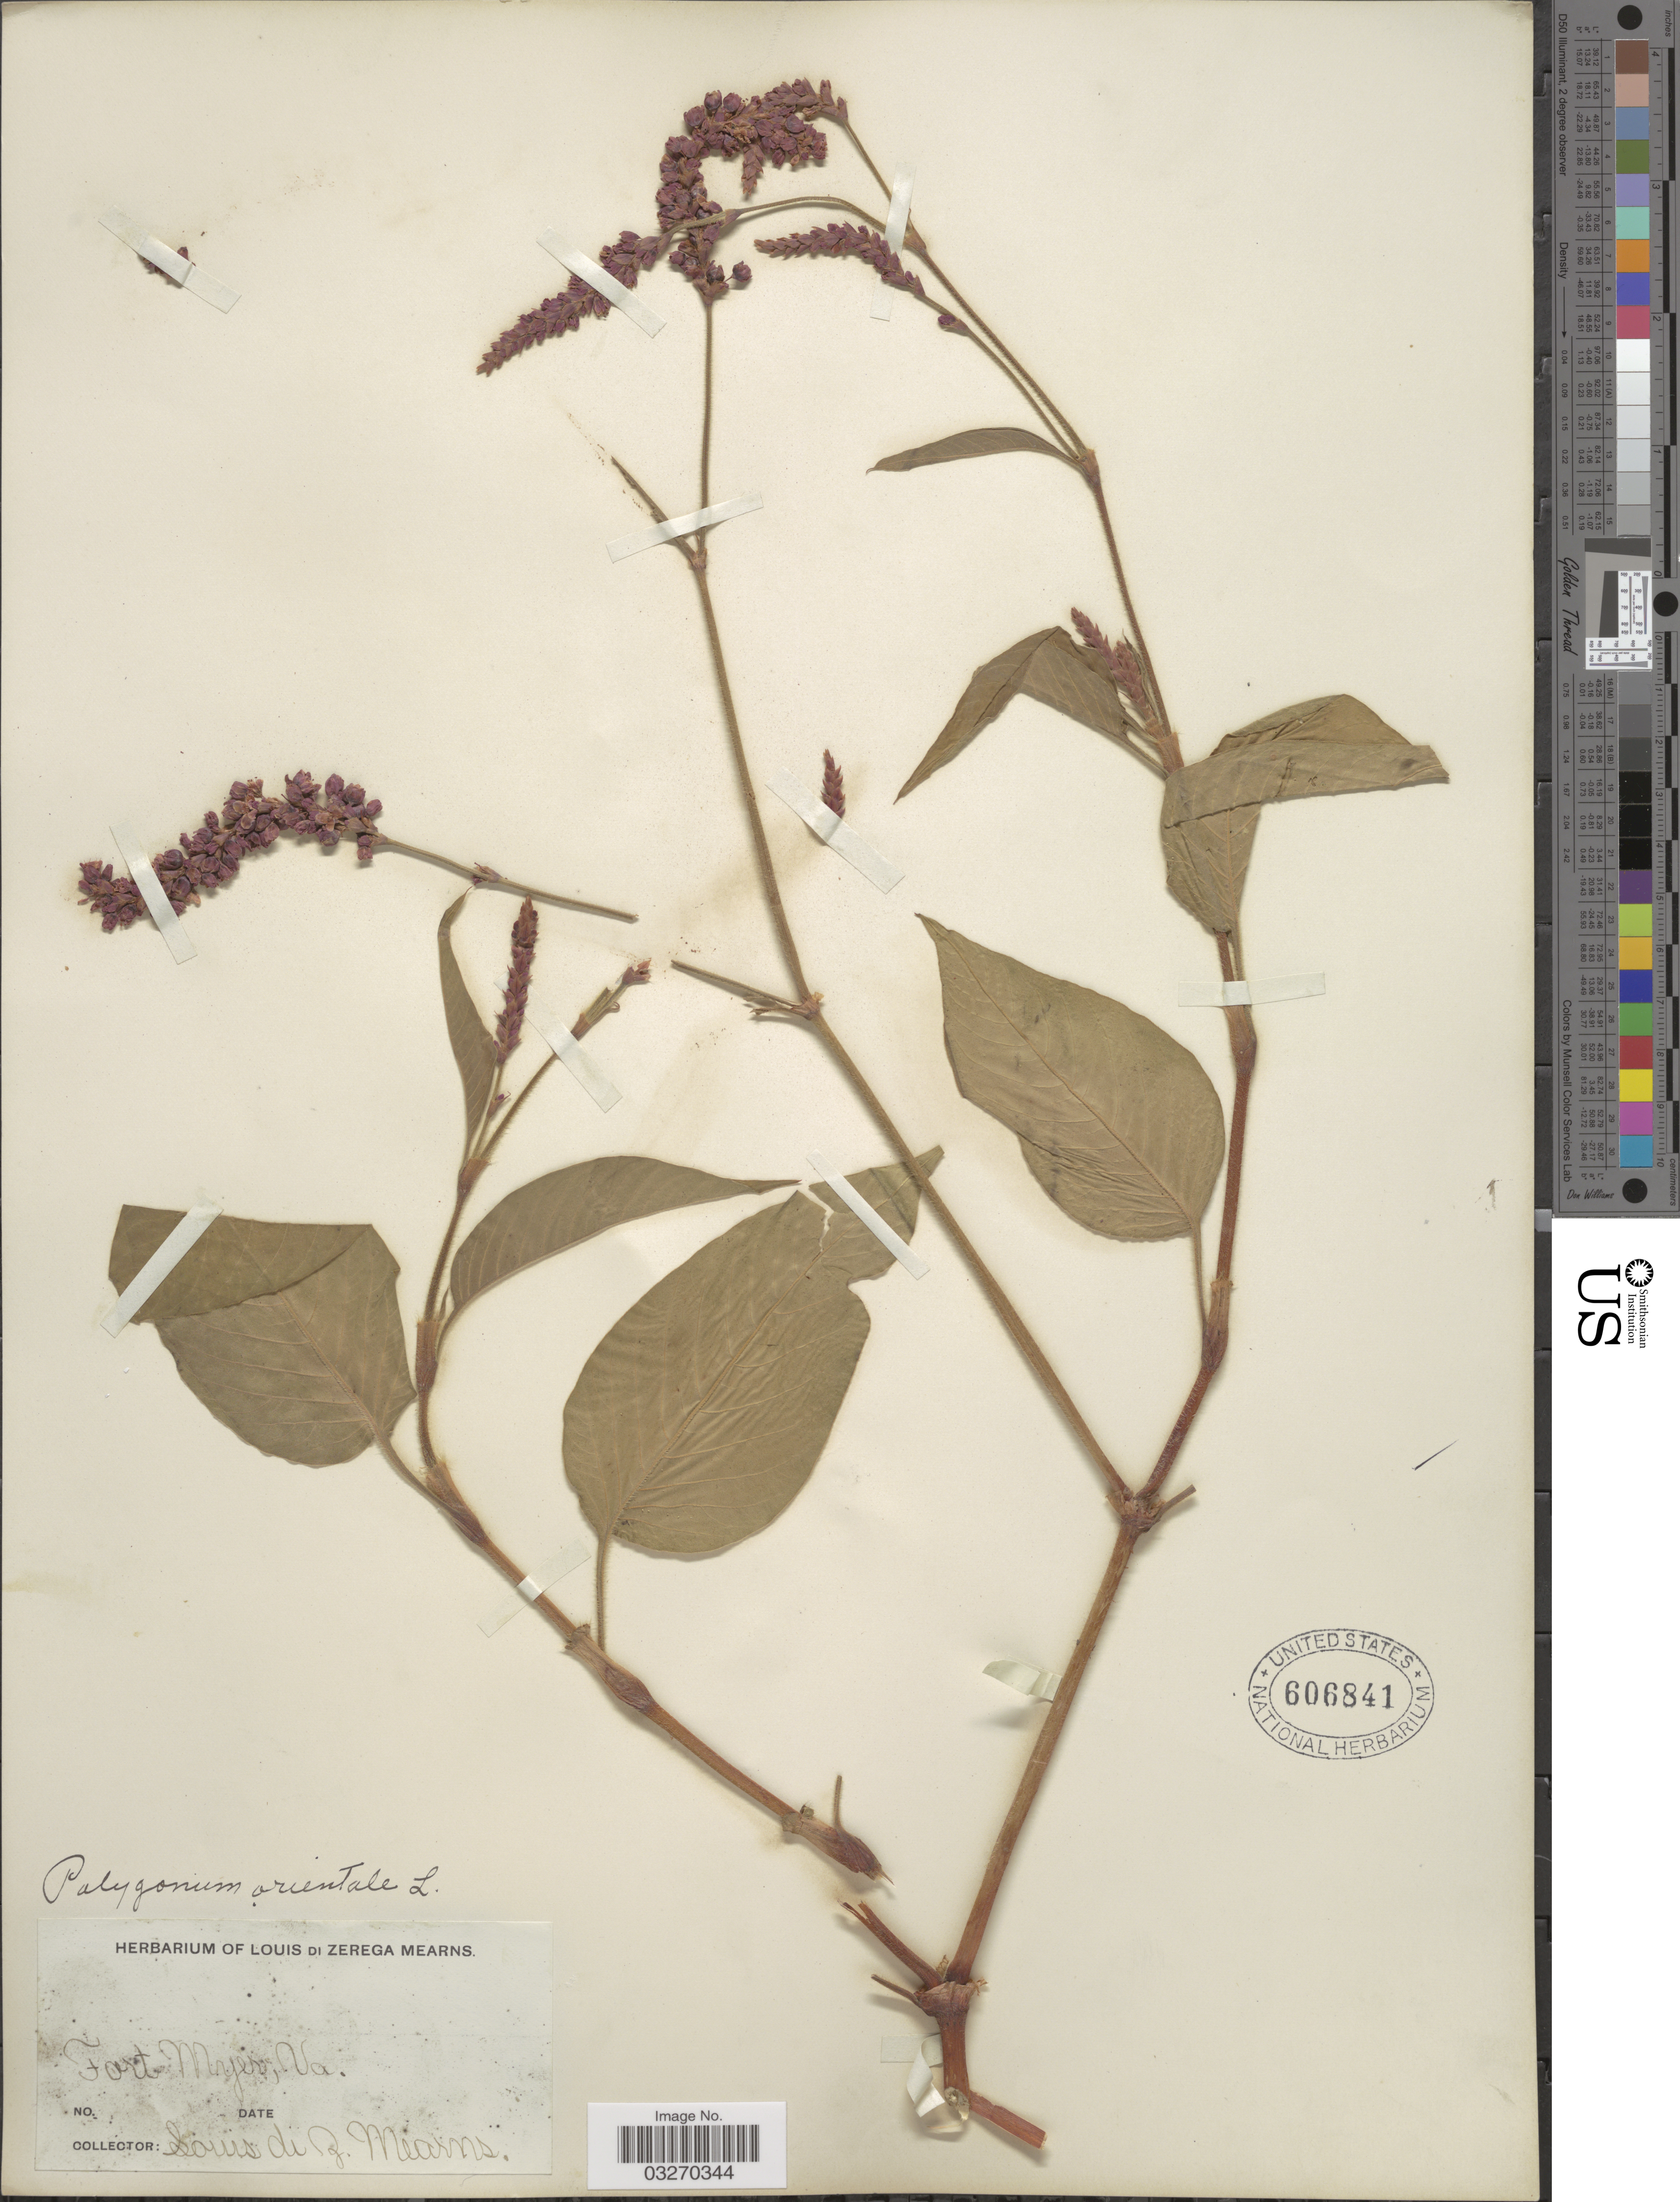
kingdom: Plantae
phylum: Tracheophyta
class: Magnoliopsida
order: Caryophyllales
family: Polygonaceae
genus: Persicaria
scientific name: Persicaria orientalis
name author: (L.) Spach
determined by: Atha, D. E.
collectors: L. D. Mearns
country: United States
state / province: Virginia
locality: Fort Myer.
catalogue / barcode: US 606841